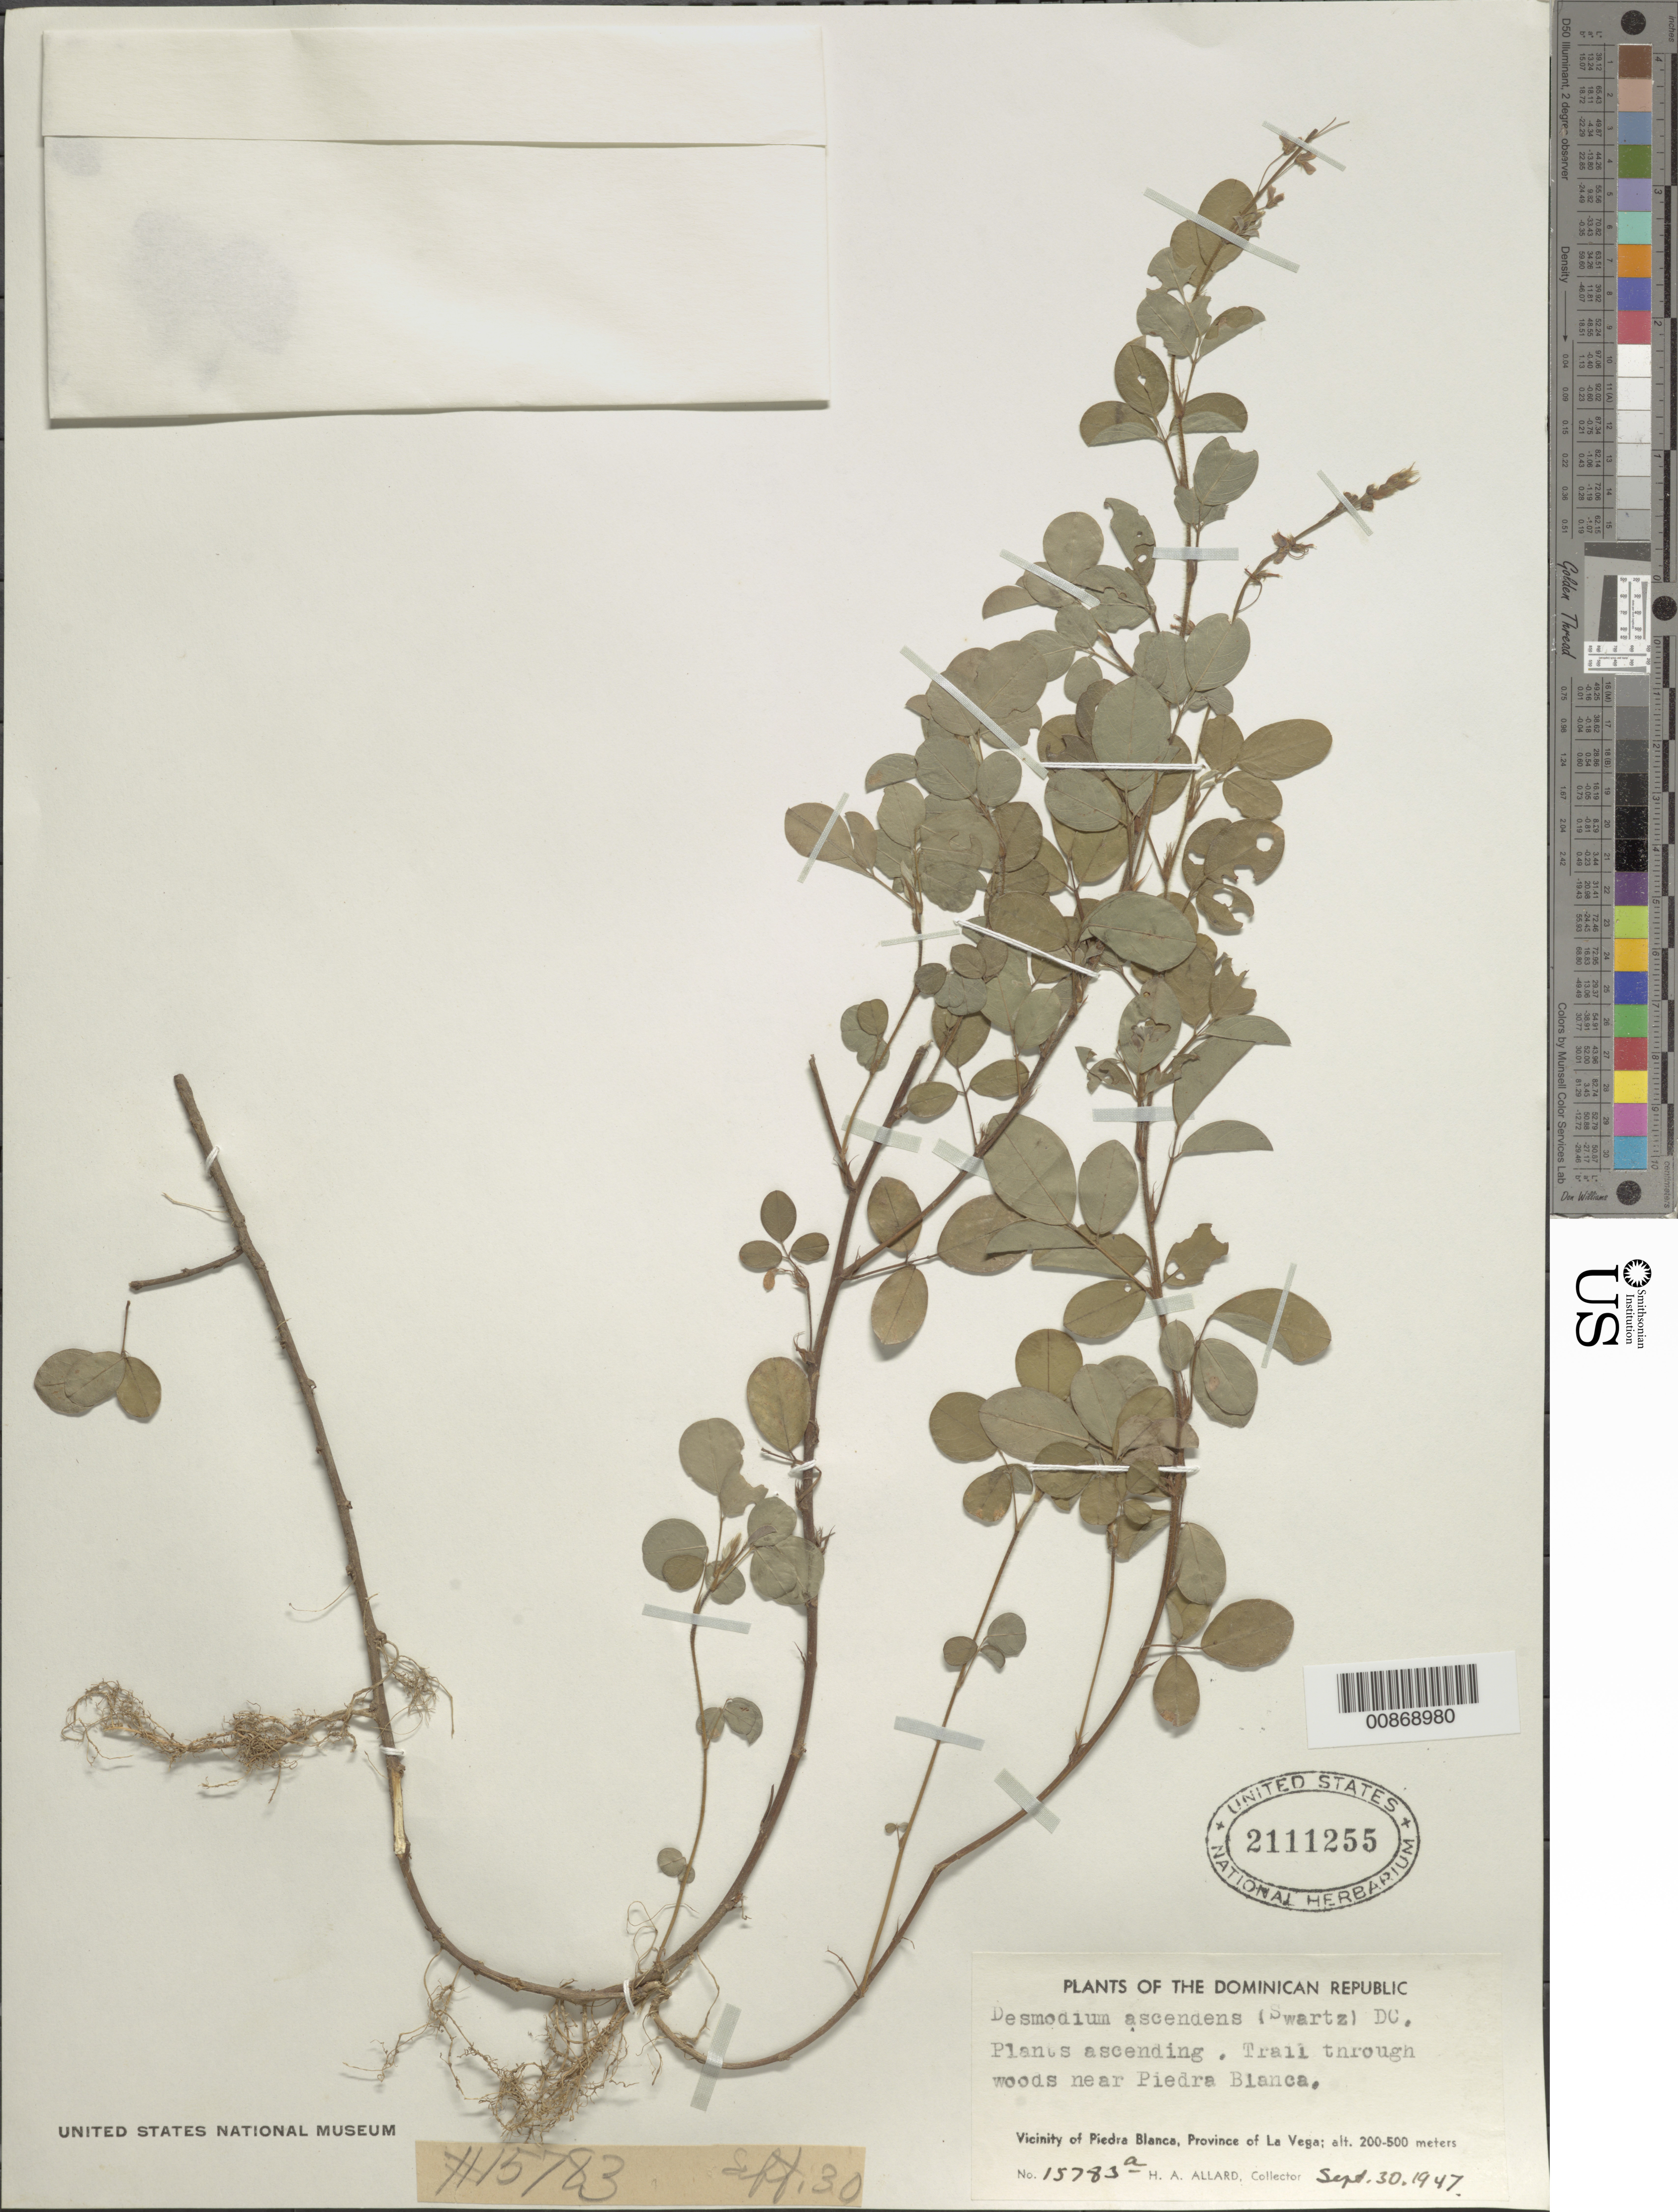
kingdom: Plantae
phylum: Tracheophyta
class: Magnoliopsida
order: Fabales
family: Fabaceae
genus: Grona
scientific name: Grona adscendens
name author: (Sw.) H. Ohashi & K. Ohashi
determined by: Strong, Mark T., (BOT), Smithsonian Institution - National Museum of Natural History (UNITED STATES)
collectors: H. A. Allard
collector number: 15783a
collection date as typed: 30 Sep 1947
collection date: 1947-09-30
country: Dominican Republic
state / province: La Vega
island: Hispaniola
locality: Trail through woods near Piedra Blanca.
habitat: Trail through woods.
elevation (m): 200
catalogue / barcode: US 2111255